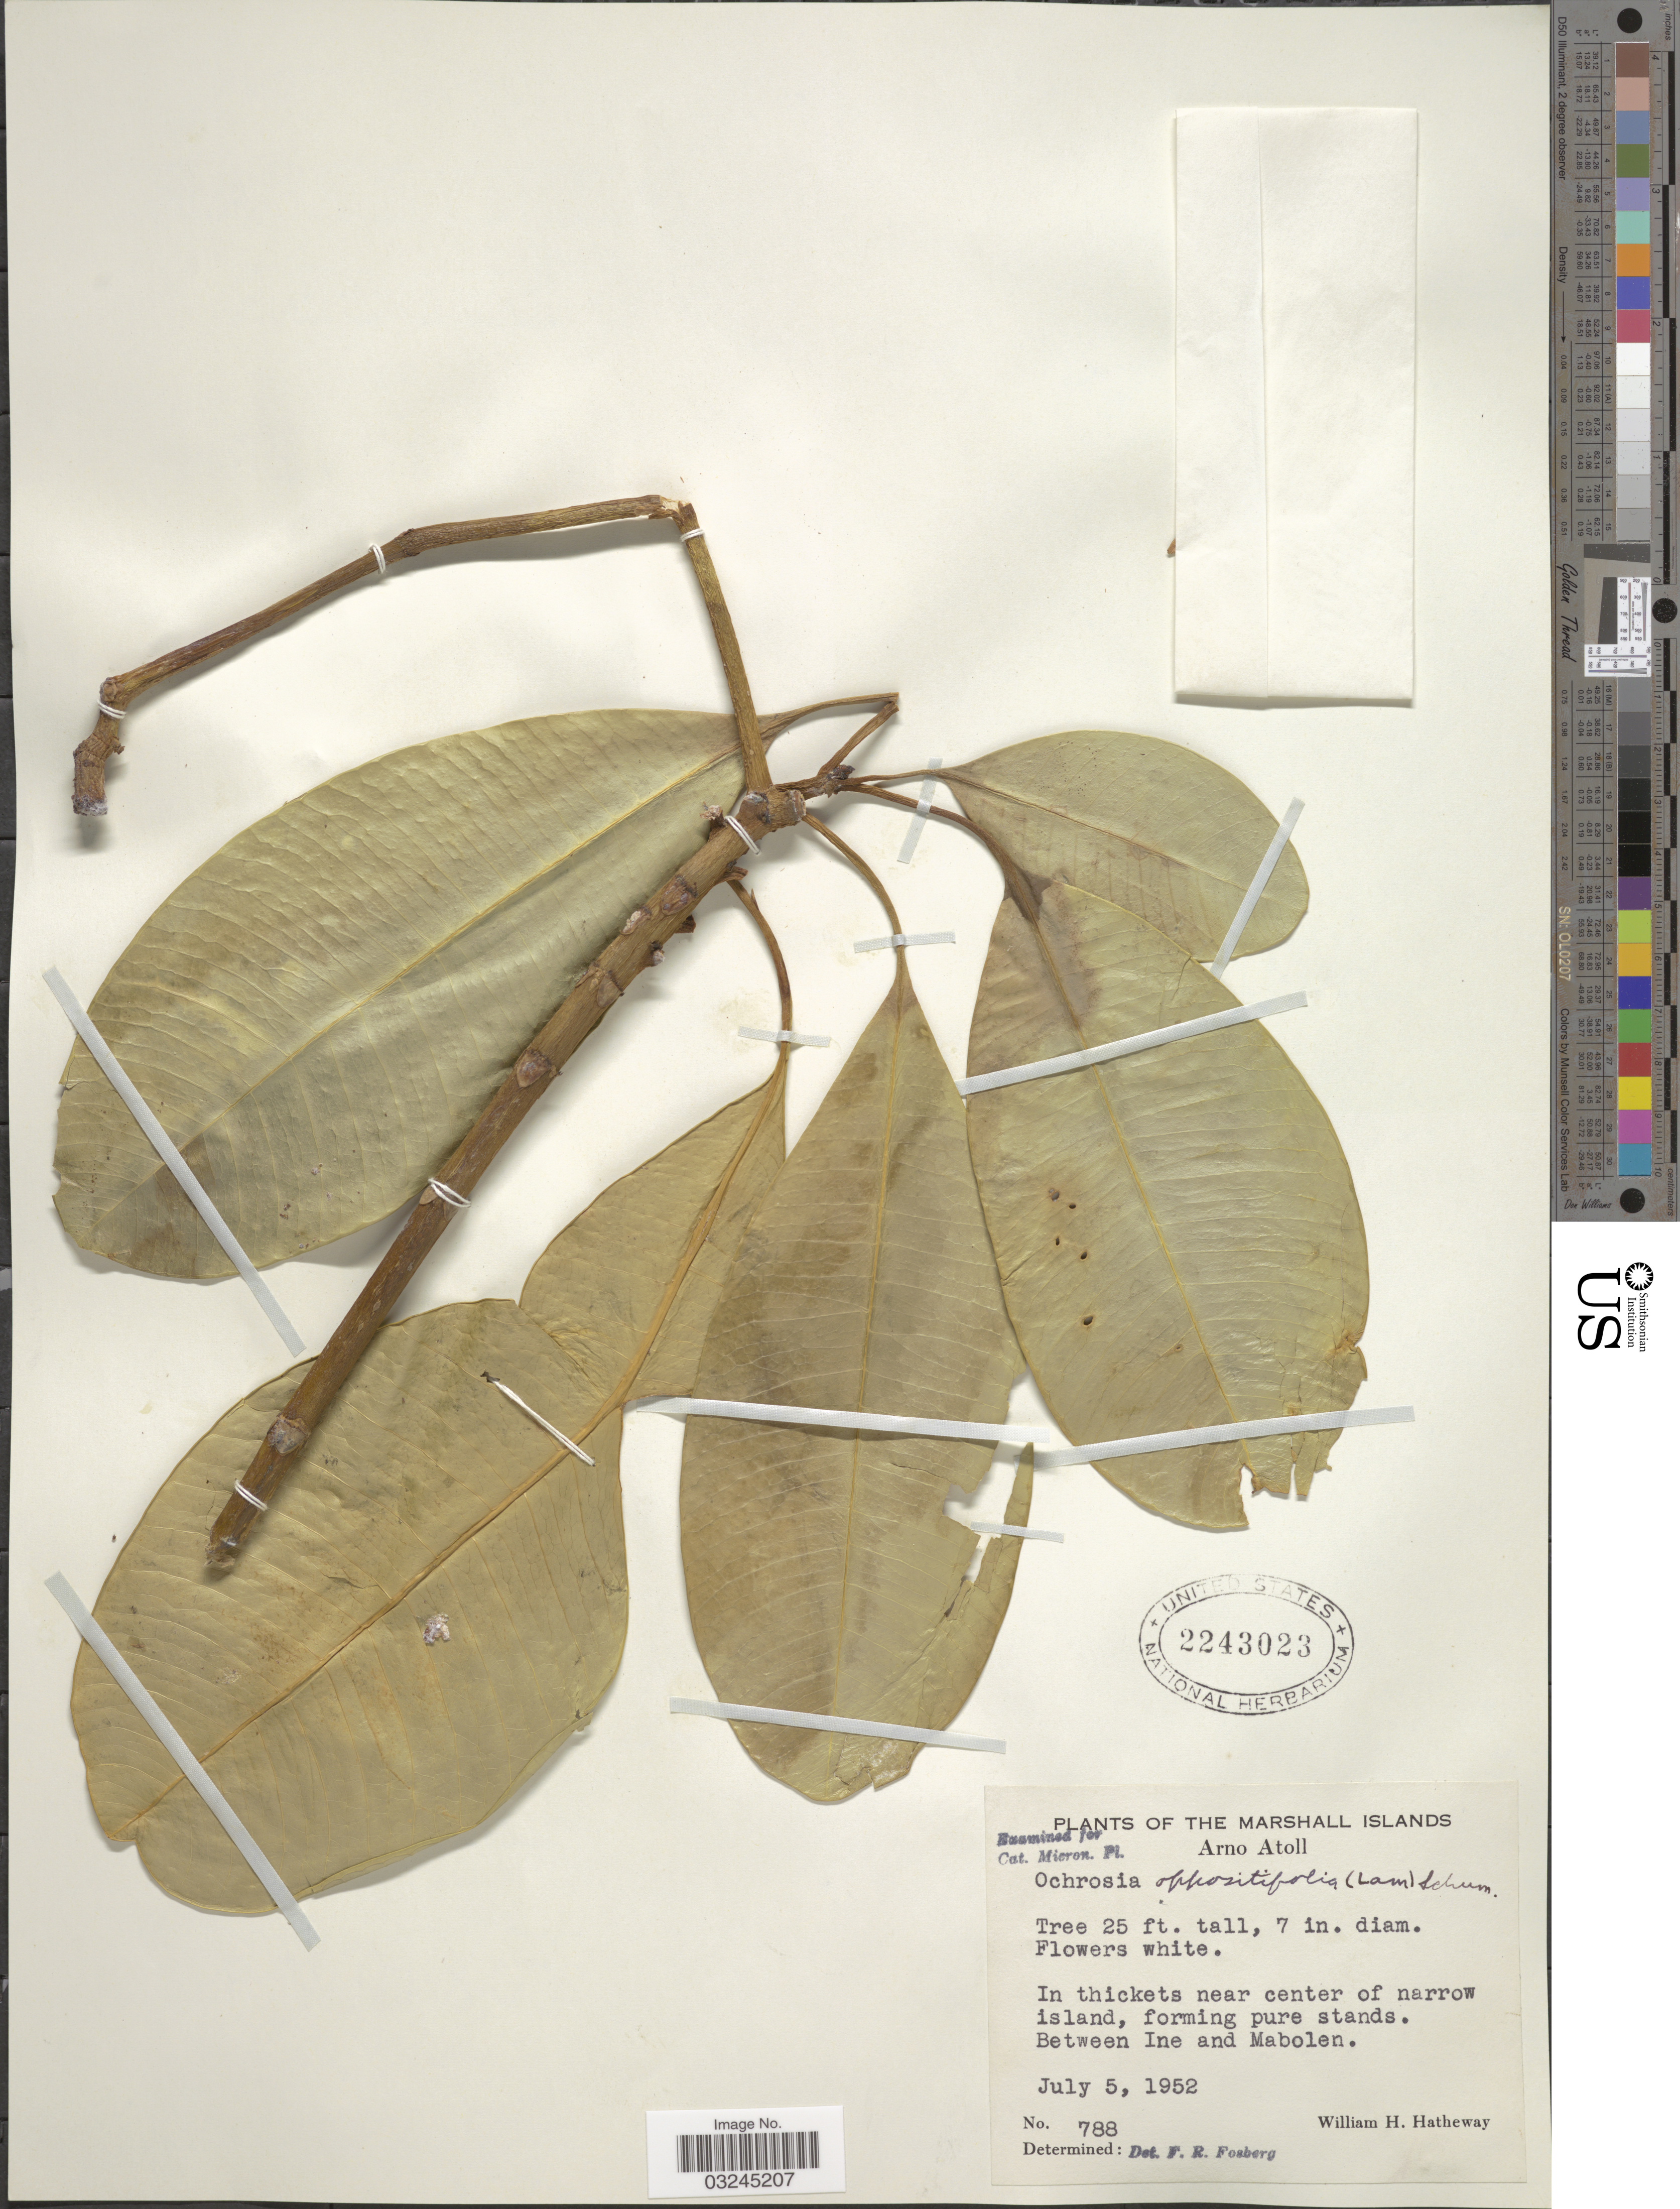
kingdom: Plantae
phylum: Tracheophyta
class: Magnoliopsida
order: Gentianales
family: Apocynaceae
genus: Ochrosia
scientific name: Ochrosia oppositifolia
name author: (Lam.) K. Schum.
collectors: W. H. Hatheway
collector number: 788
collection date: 1952-07-05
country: Marshall Islands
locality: Arno Atoll. Between Ine and Mabolen.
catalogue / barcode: US 2243023